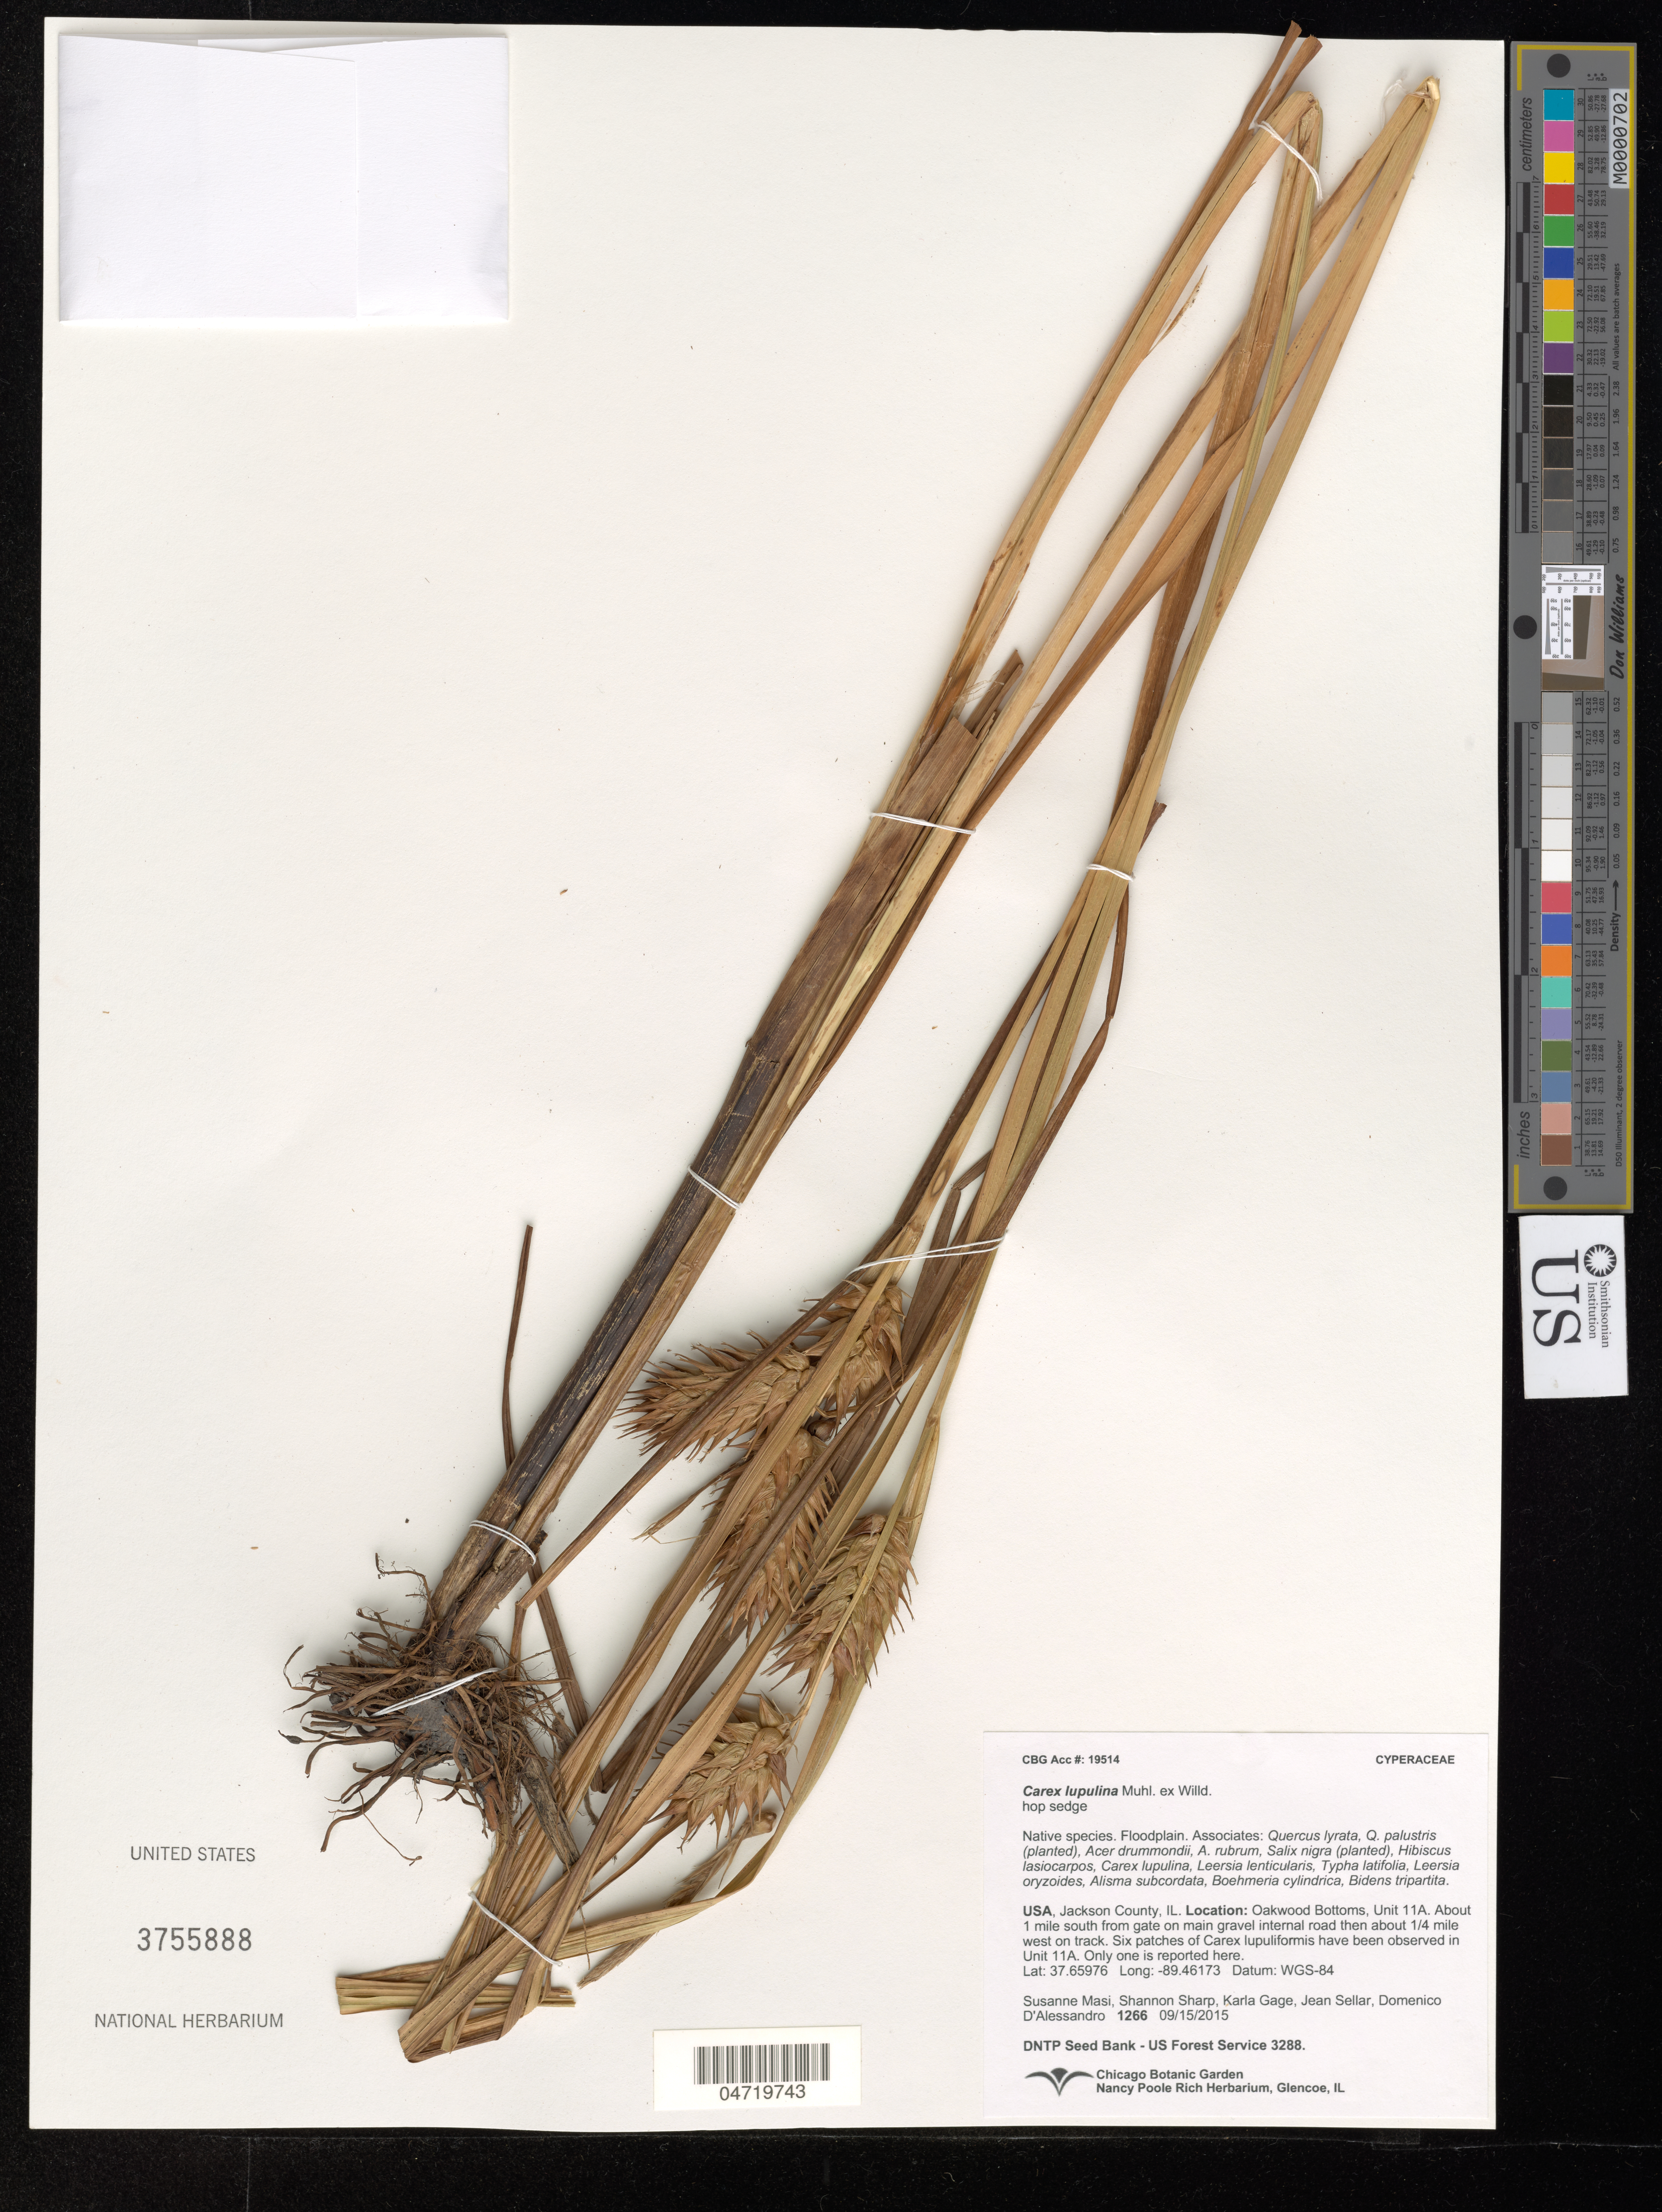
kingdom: Plantae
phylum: Tracheophyta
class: Liliopsida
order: Poales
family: Cyperaceae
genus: Carex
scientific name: Carex lupulina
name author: Muhl. ex Willd.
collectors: S. Masi, S. Sharp, K. Gage, J. Sellar & D. D'alessandro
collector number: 1266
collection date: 2015-09-15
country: United States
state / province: Illinois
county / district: Jackson County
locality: Oakwood Bottoms, Unit 11A. ~1 mile S from gate on main gravel internal rd, then ~1/4 mile W on track. Six patches observed in Unit 11A. Only one is reported here.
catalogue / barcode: US 3755888